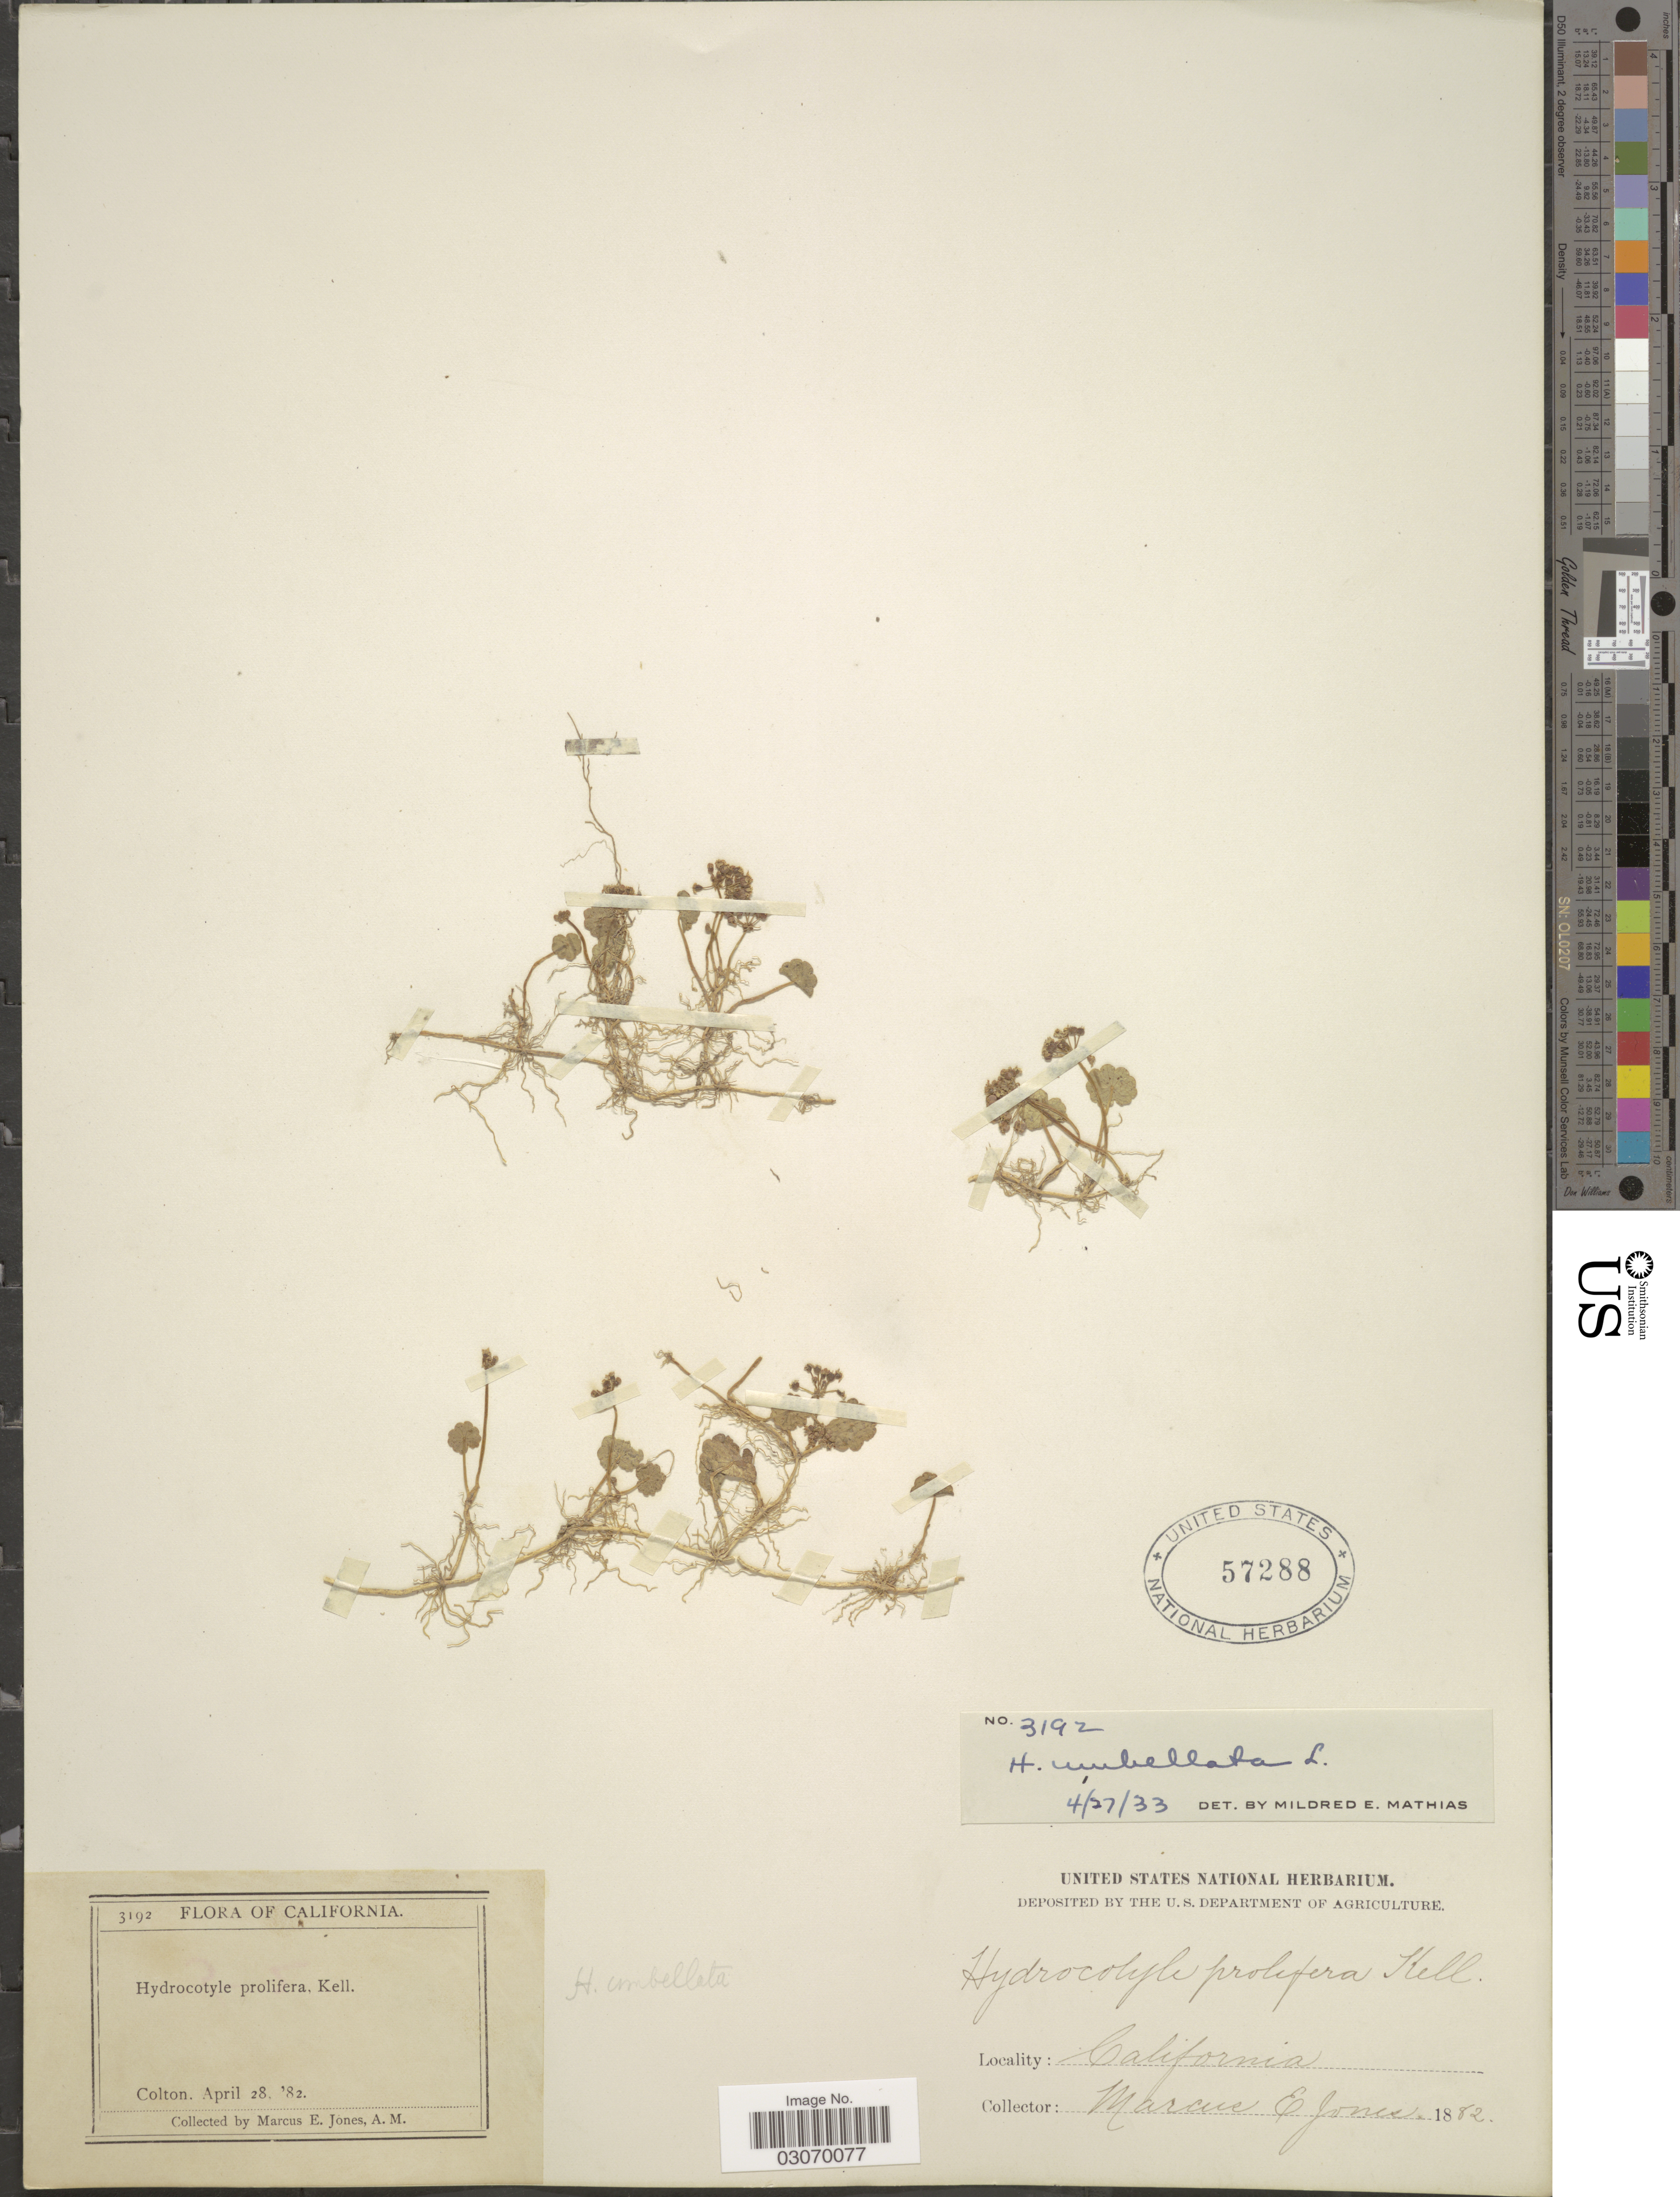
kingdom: Plantae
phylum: Tracheophyta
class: Magnoliopsida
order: Apiales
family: Araliaceae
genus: Hydrocotyle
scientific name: Hydrocotyle umbellata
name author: L.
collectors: M. E. Jones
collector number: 3192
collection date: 1882-04-28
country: United States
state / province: California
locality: Colton.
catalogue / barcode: US 57288